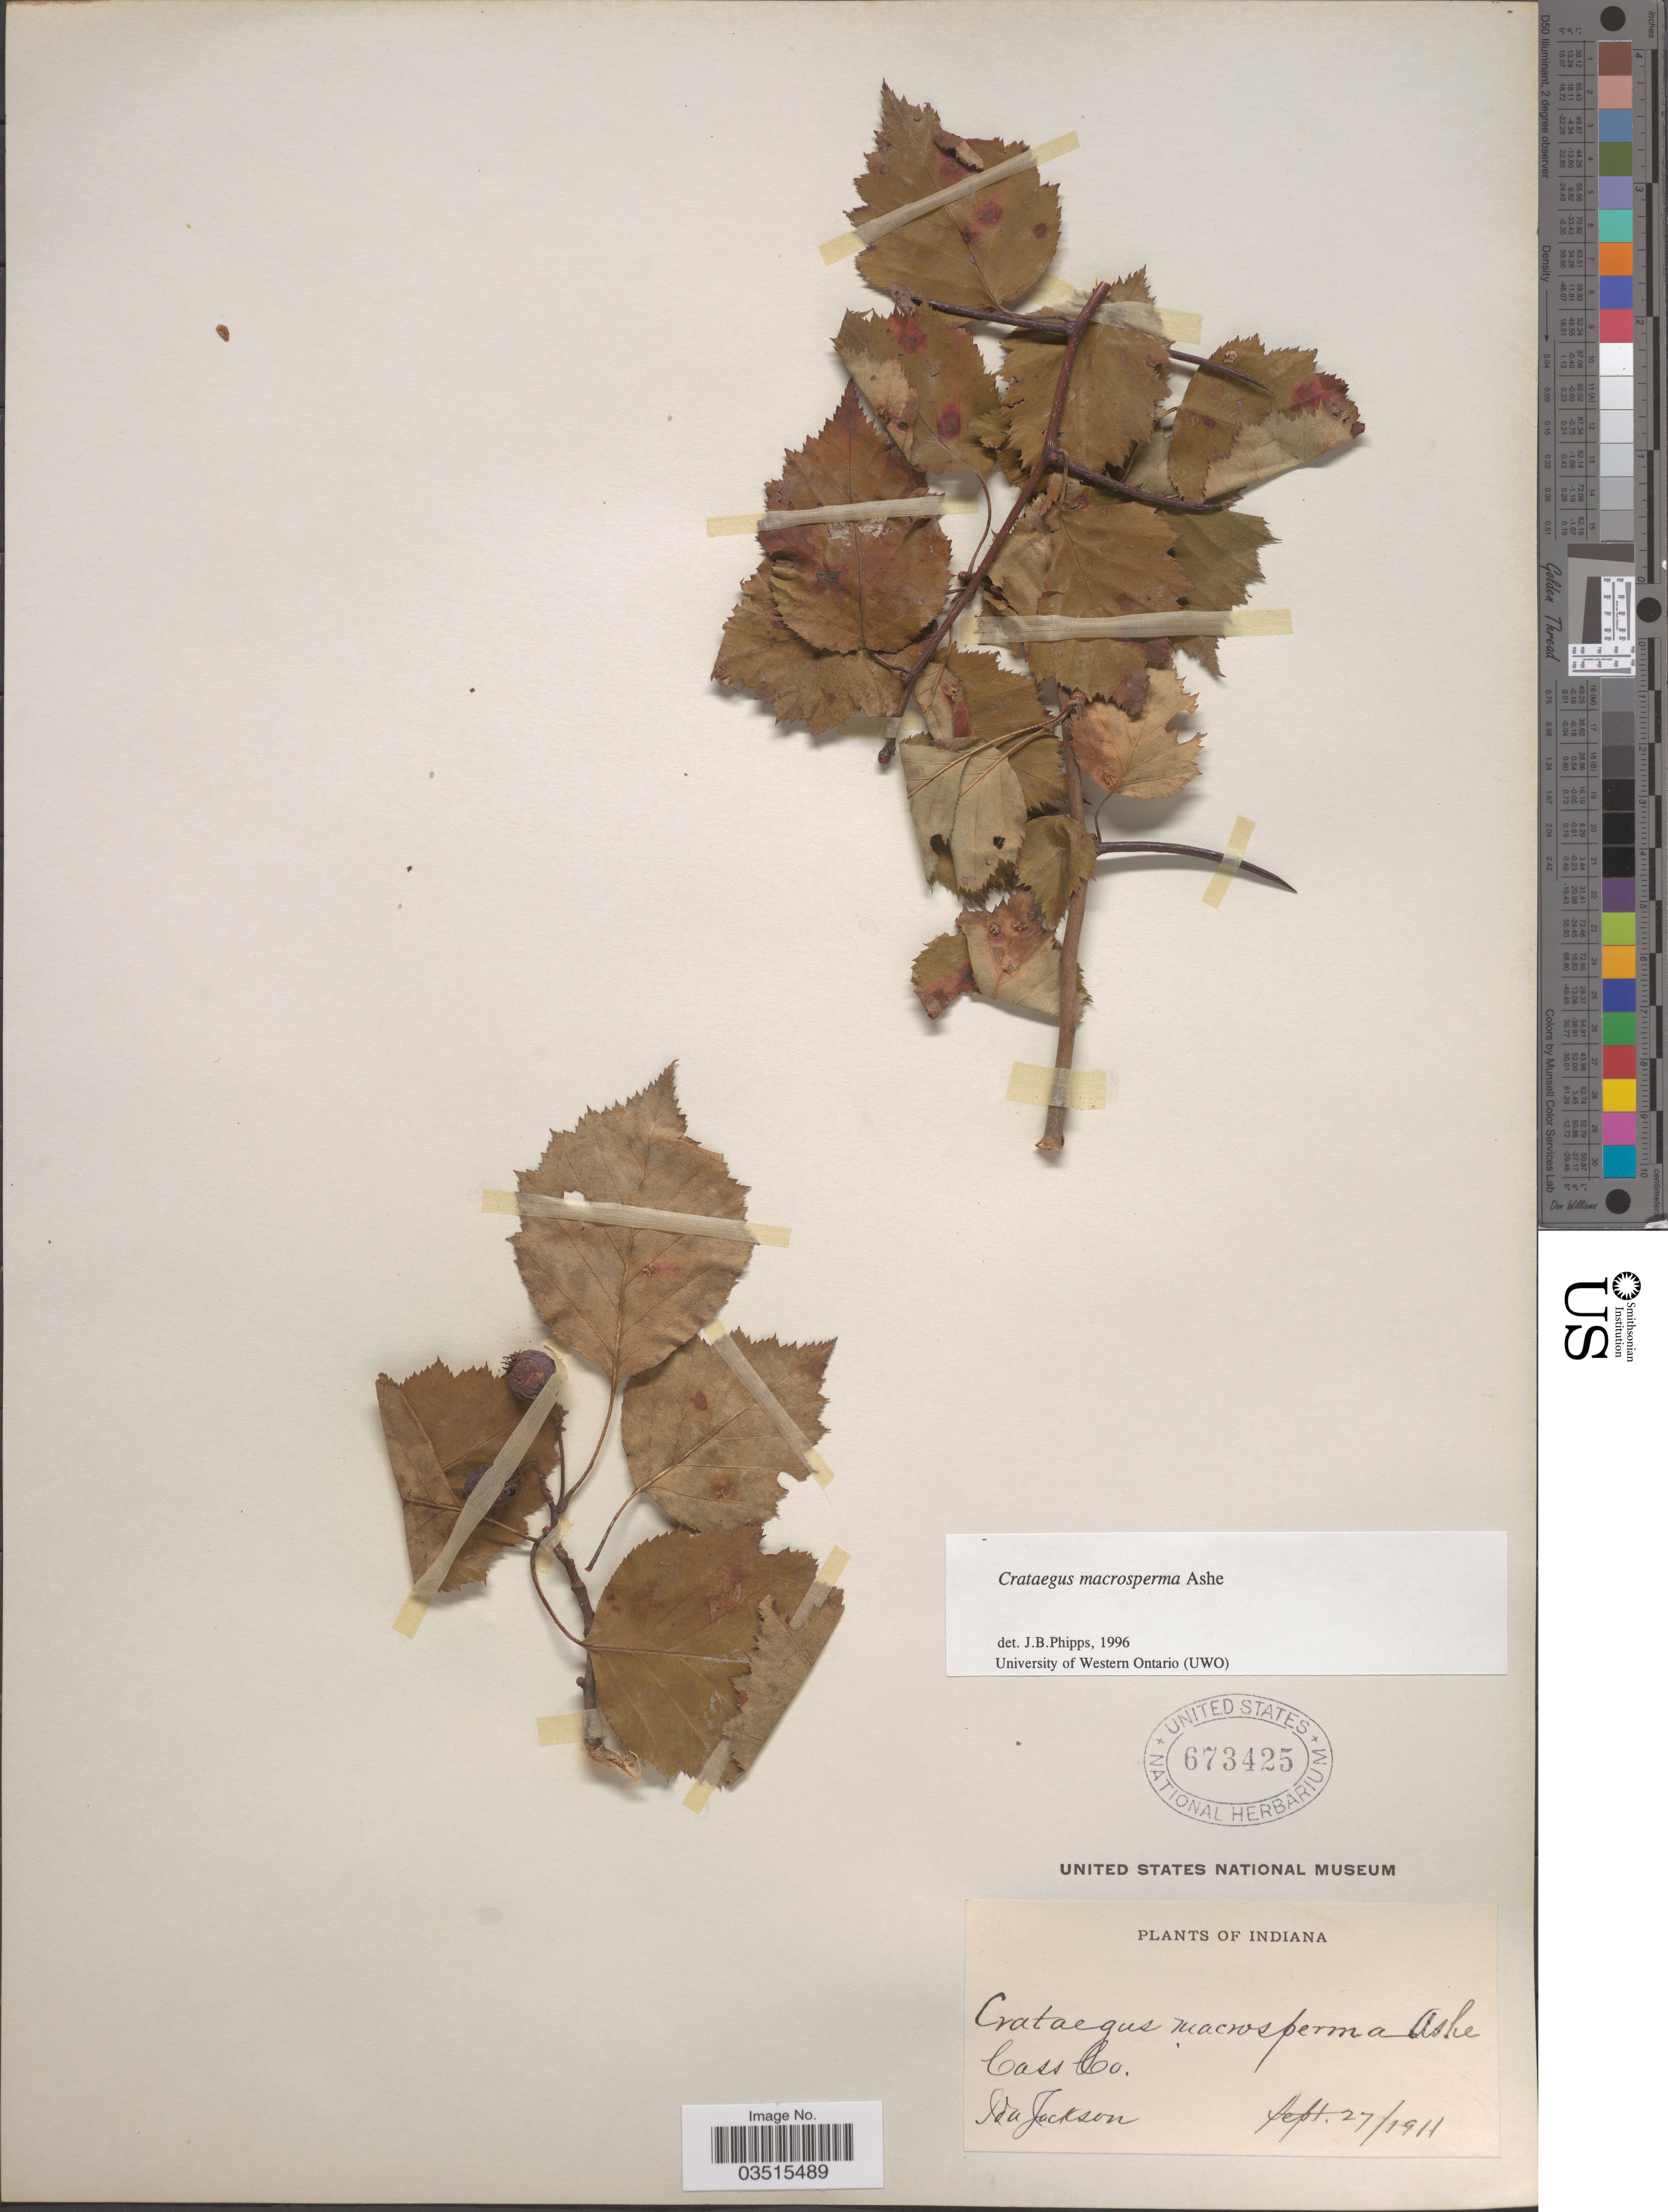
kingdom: Plantae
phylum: Tracheophyta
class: Magnoliopsida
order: Rosales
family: Rosaceae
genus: Crataegus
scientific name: Crataegus macrosperma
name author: Ashe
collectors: I. Jackson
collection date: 1911-09-27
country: United States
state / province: Indiana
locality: Cass Co.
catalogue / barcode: US 673425